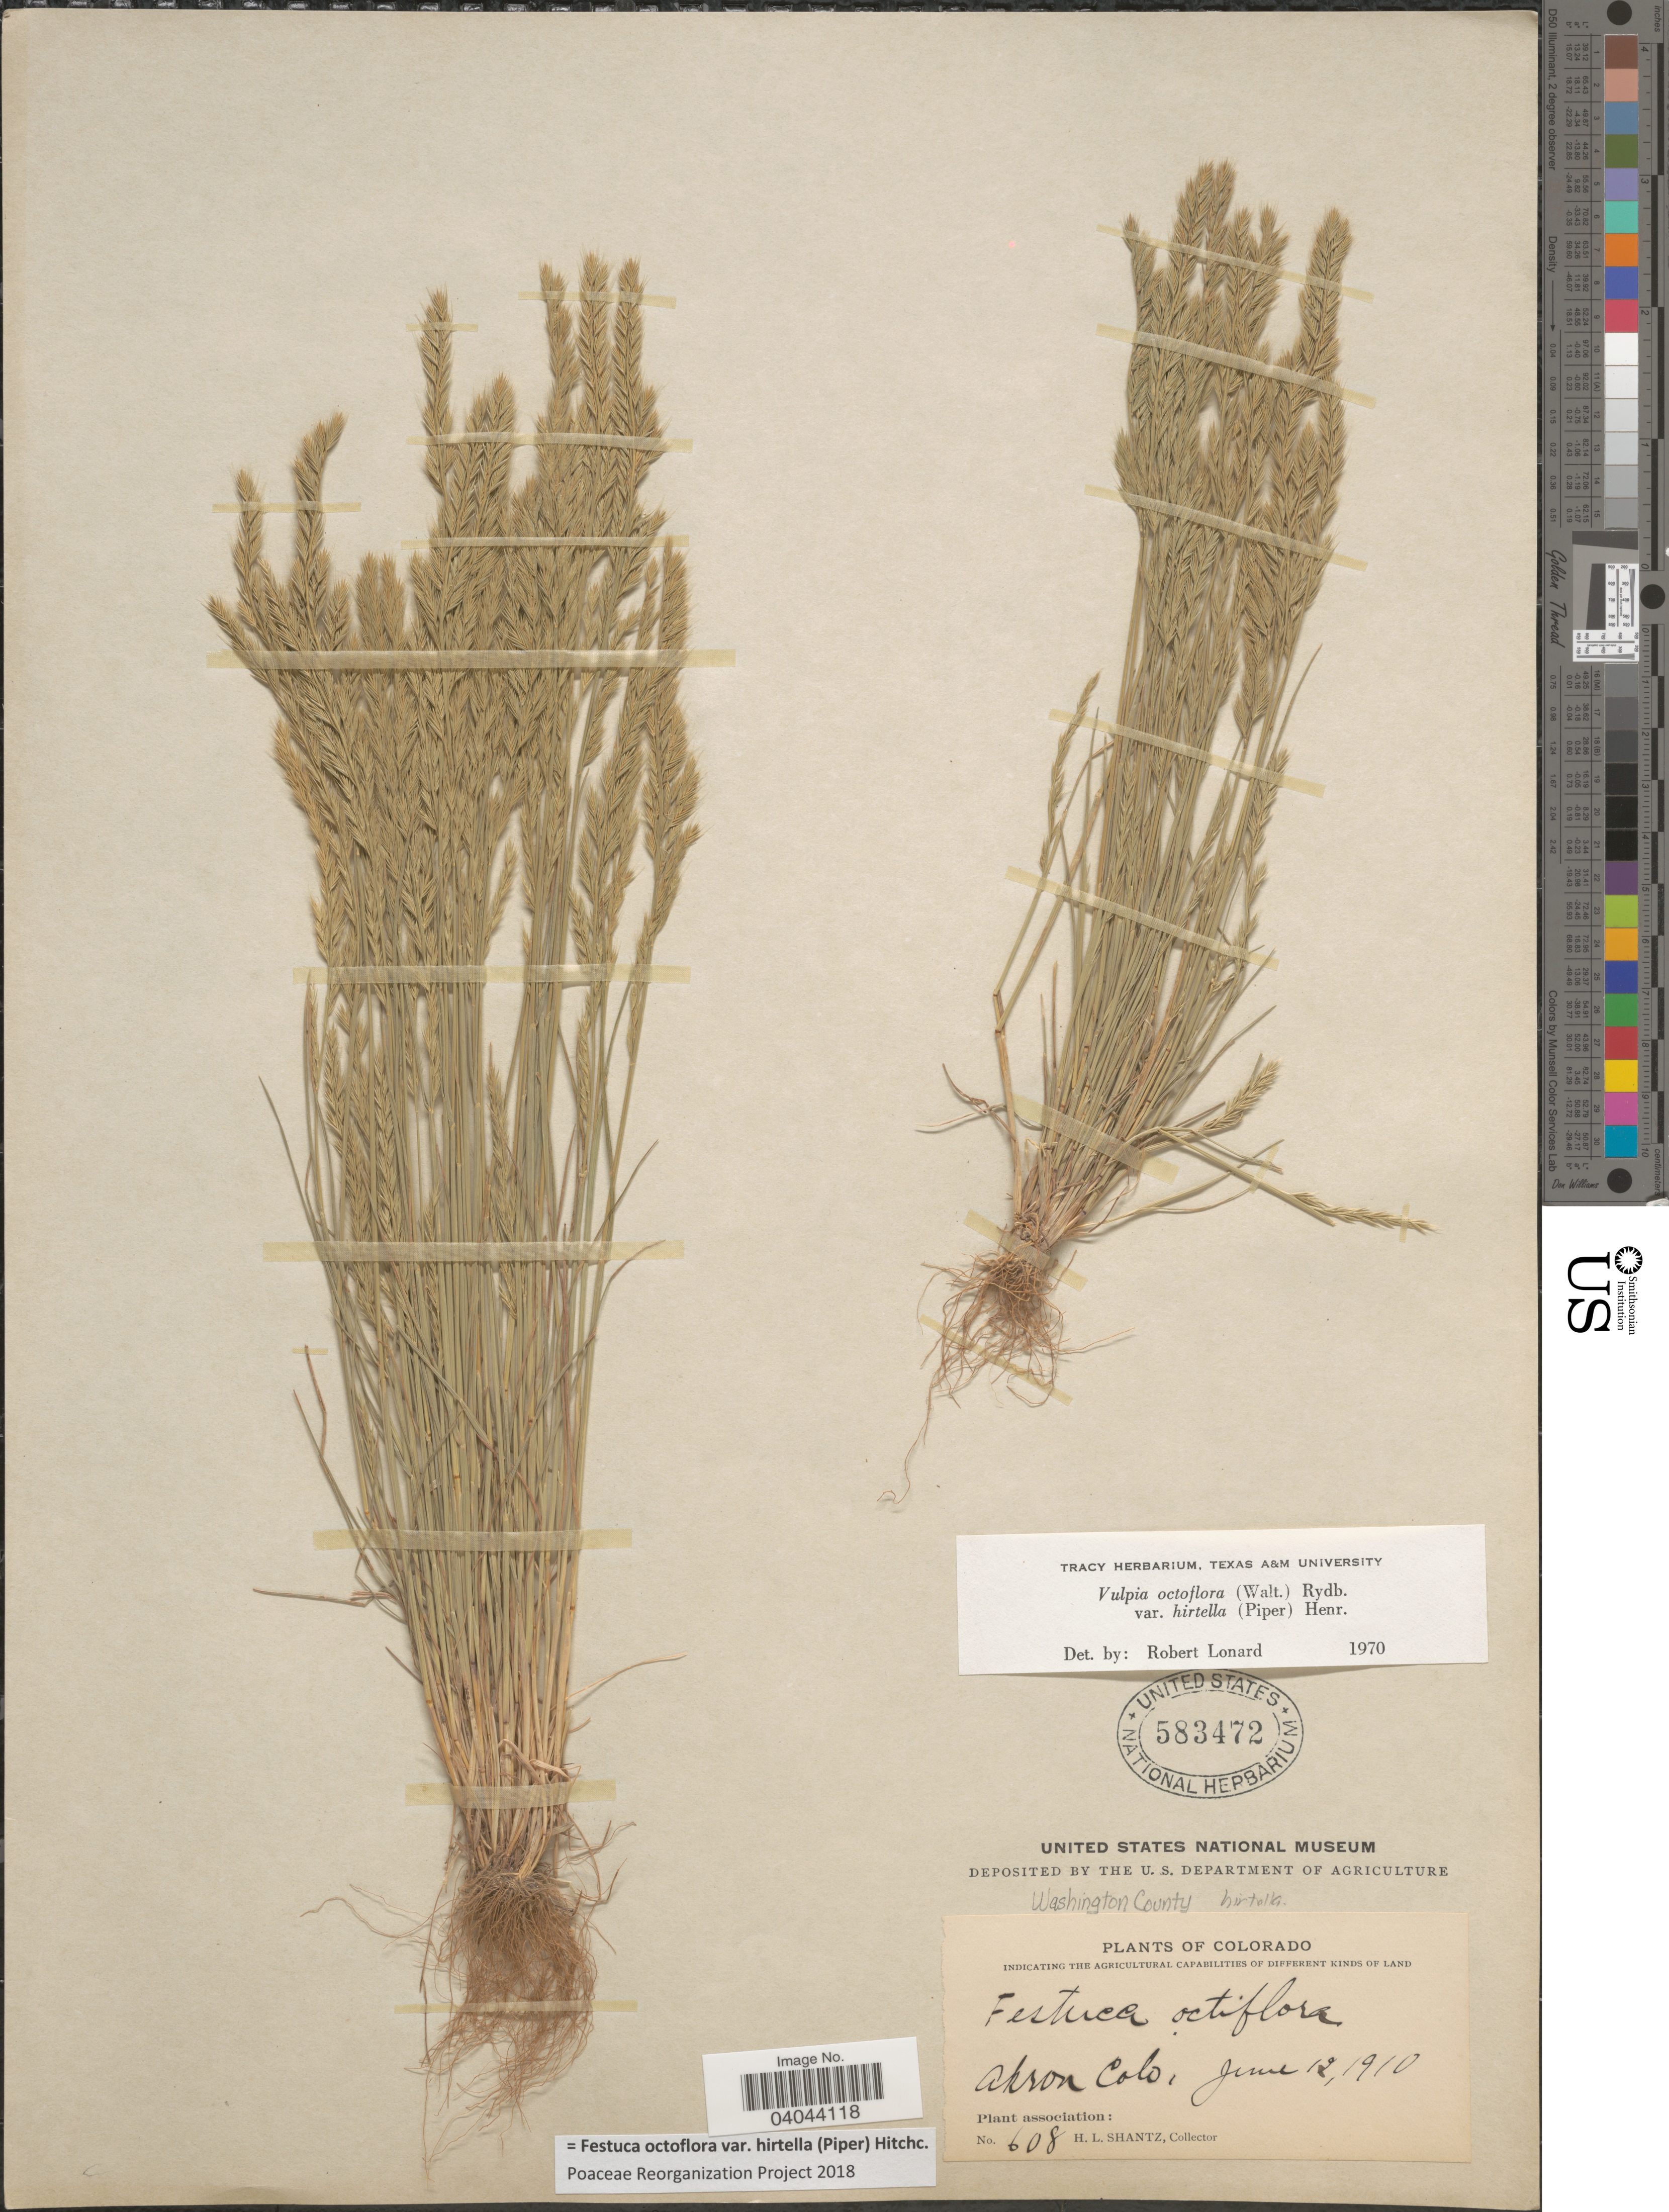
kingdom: Plantae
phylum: Tracheophyta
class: Liliopsida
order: Poales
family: Poaceae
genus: Festuca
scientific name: Festuca octoflora var. hirtella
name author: Piper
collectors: H. Shantz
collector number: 608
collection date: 1910-06-12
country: United States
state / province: Colorado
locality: Washington County. Akron Colo.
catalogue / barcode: US 583472